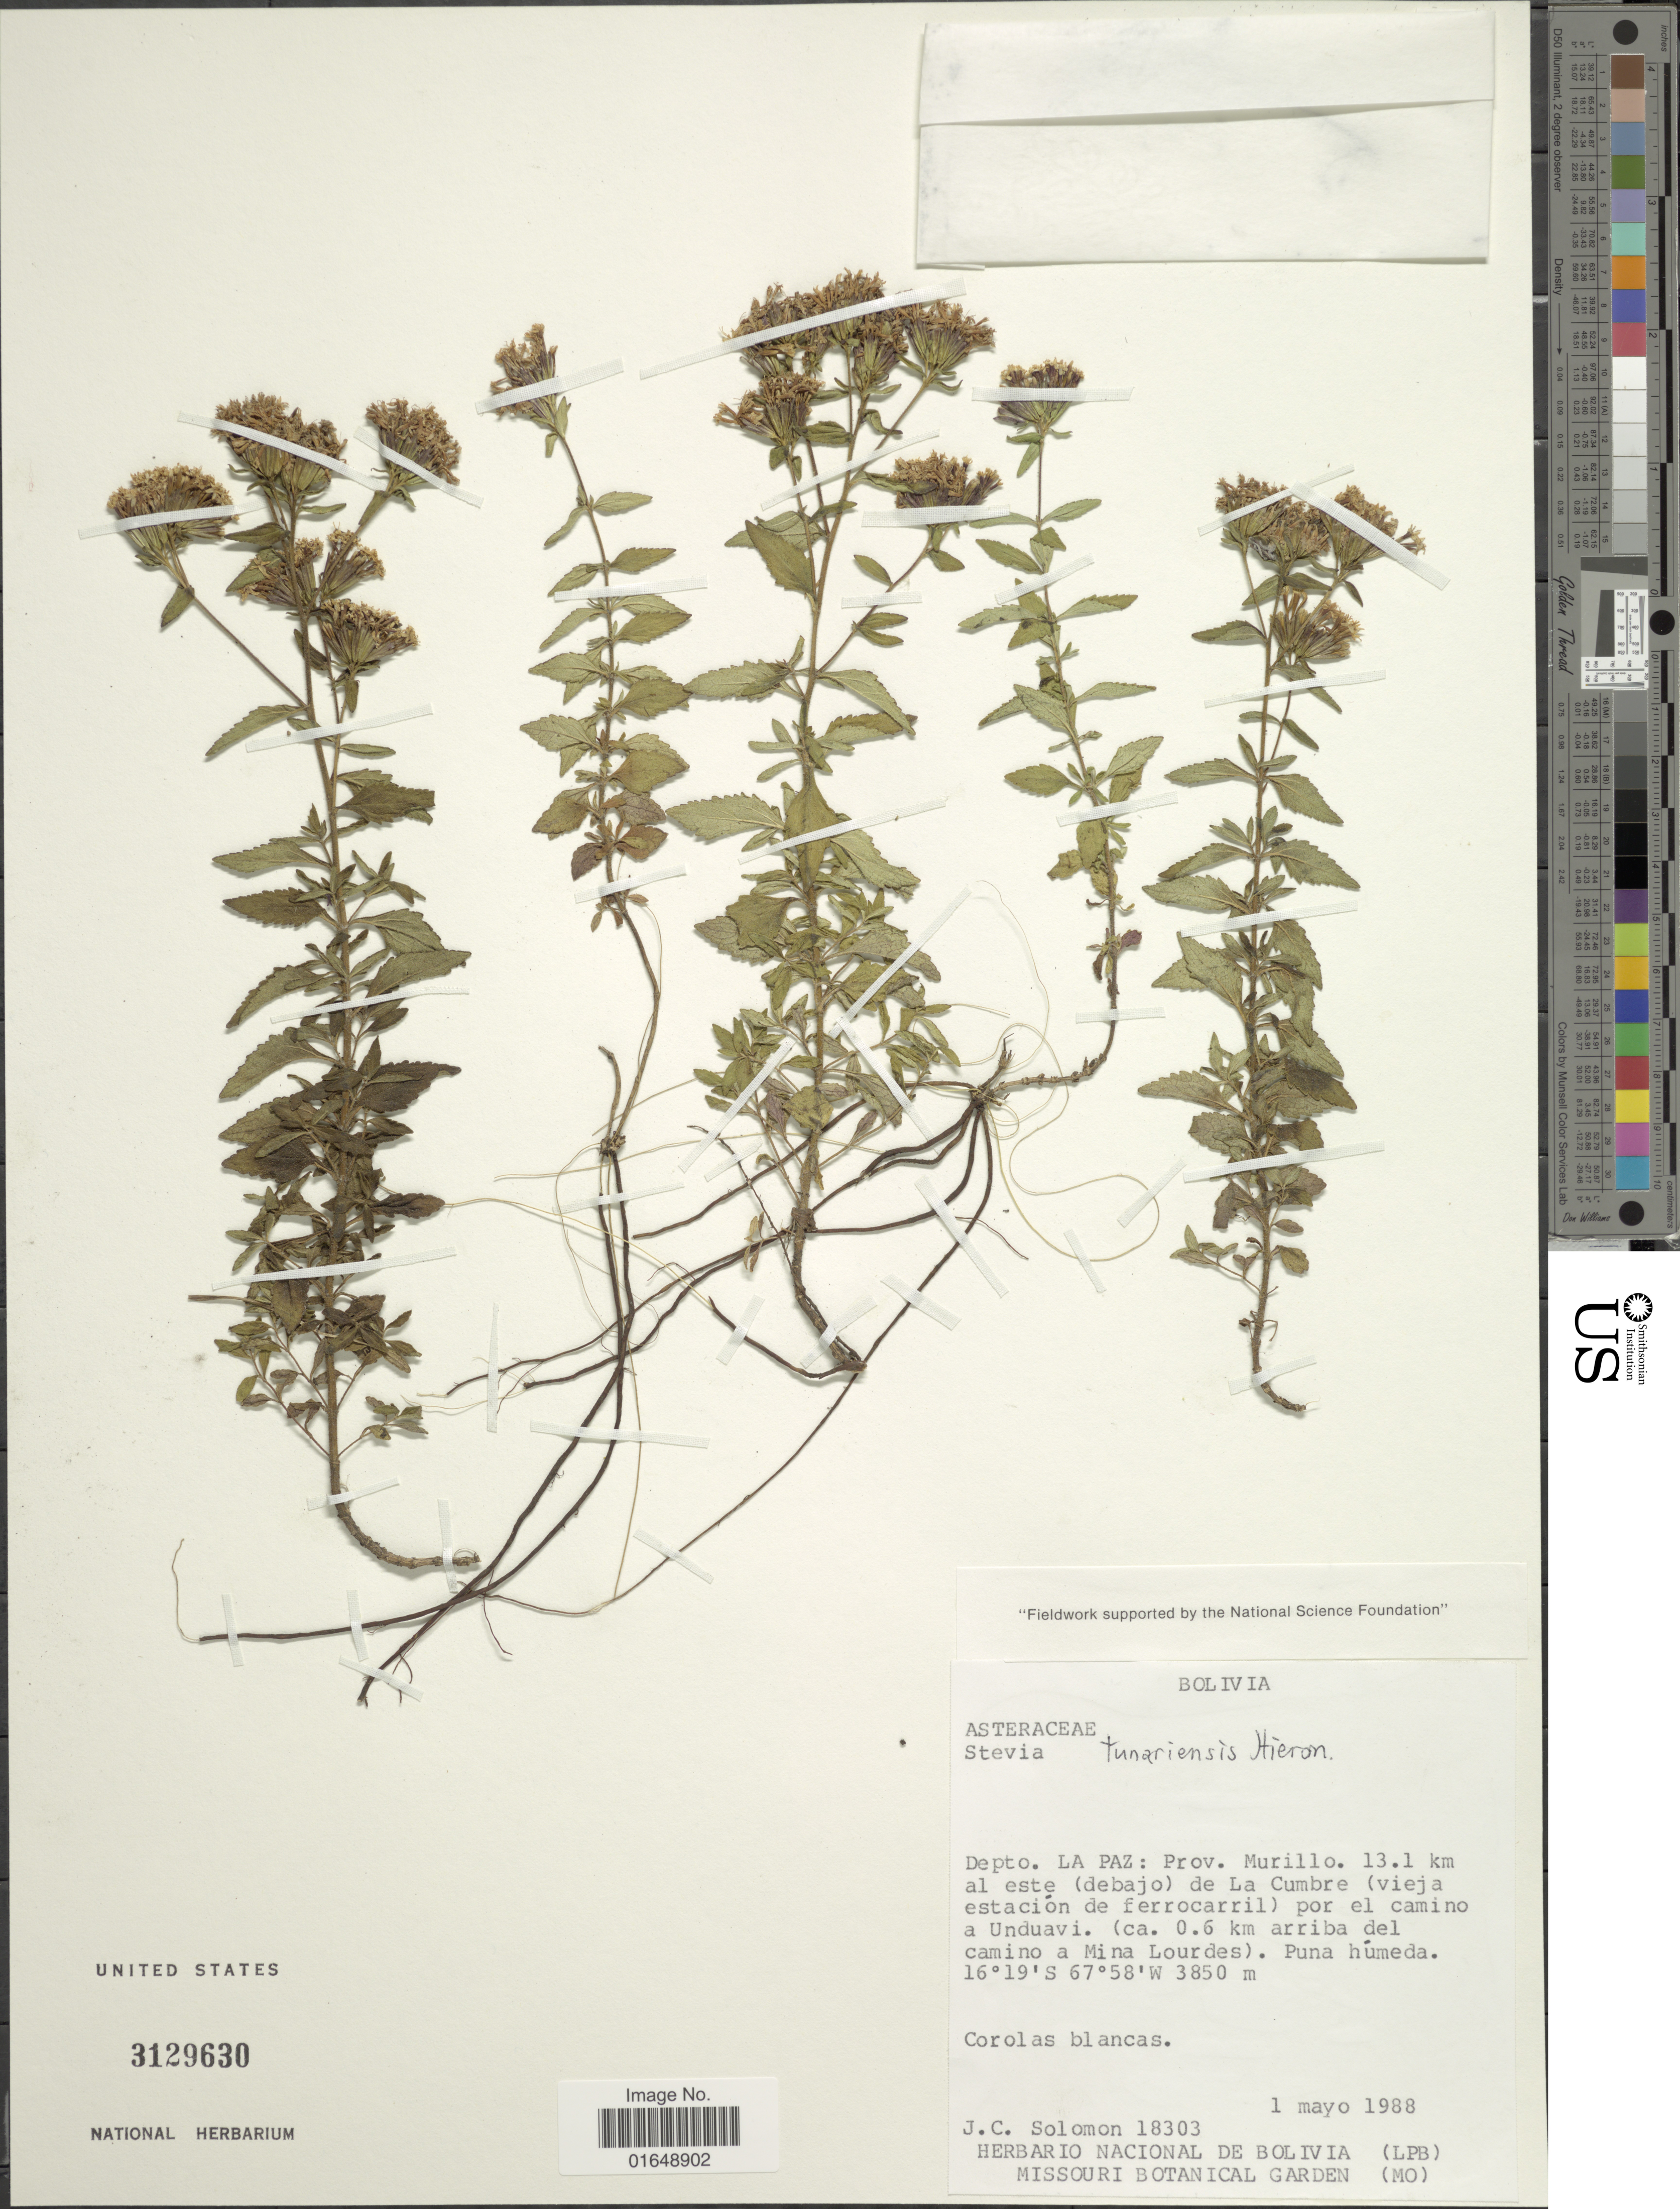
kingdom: Plantae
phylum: Tracheophyta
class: Magnoliopsida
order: Asterales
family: Asteraceae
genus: Stevia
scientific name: Stevia tunariensis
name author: Hieron.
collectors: J. C. Solomon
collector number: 18303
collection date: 1988-05-01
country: Bolivia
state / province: La Paz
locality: Depto. La Paz: Prov. Murillo. 13.1 km al este (debajo) de La Cumbre (vieja estación de ferrocarril) por el camino a Unduavi (ca. 0.6 km arriba del camino a Mina Lourdes). Puna húmeda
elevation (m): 3850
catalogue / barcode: US 3129630